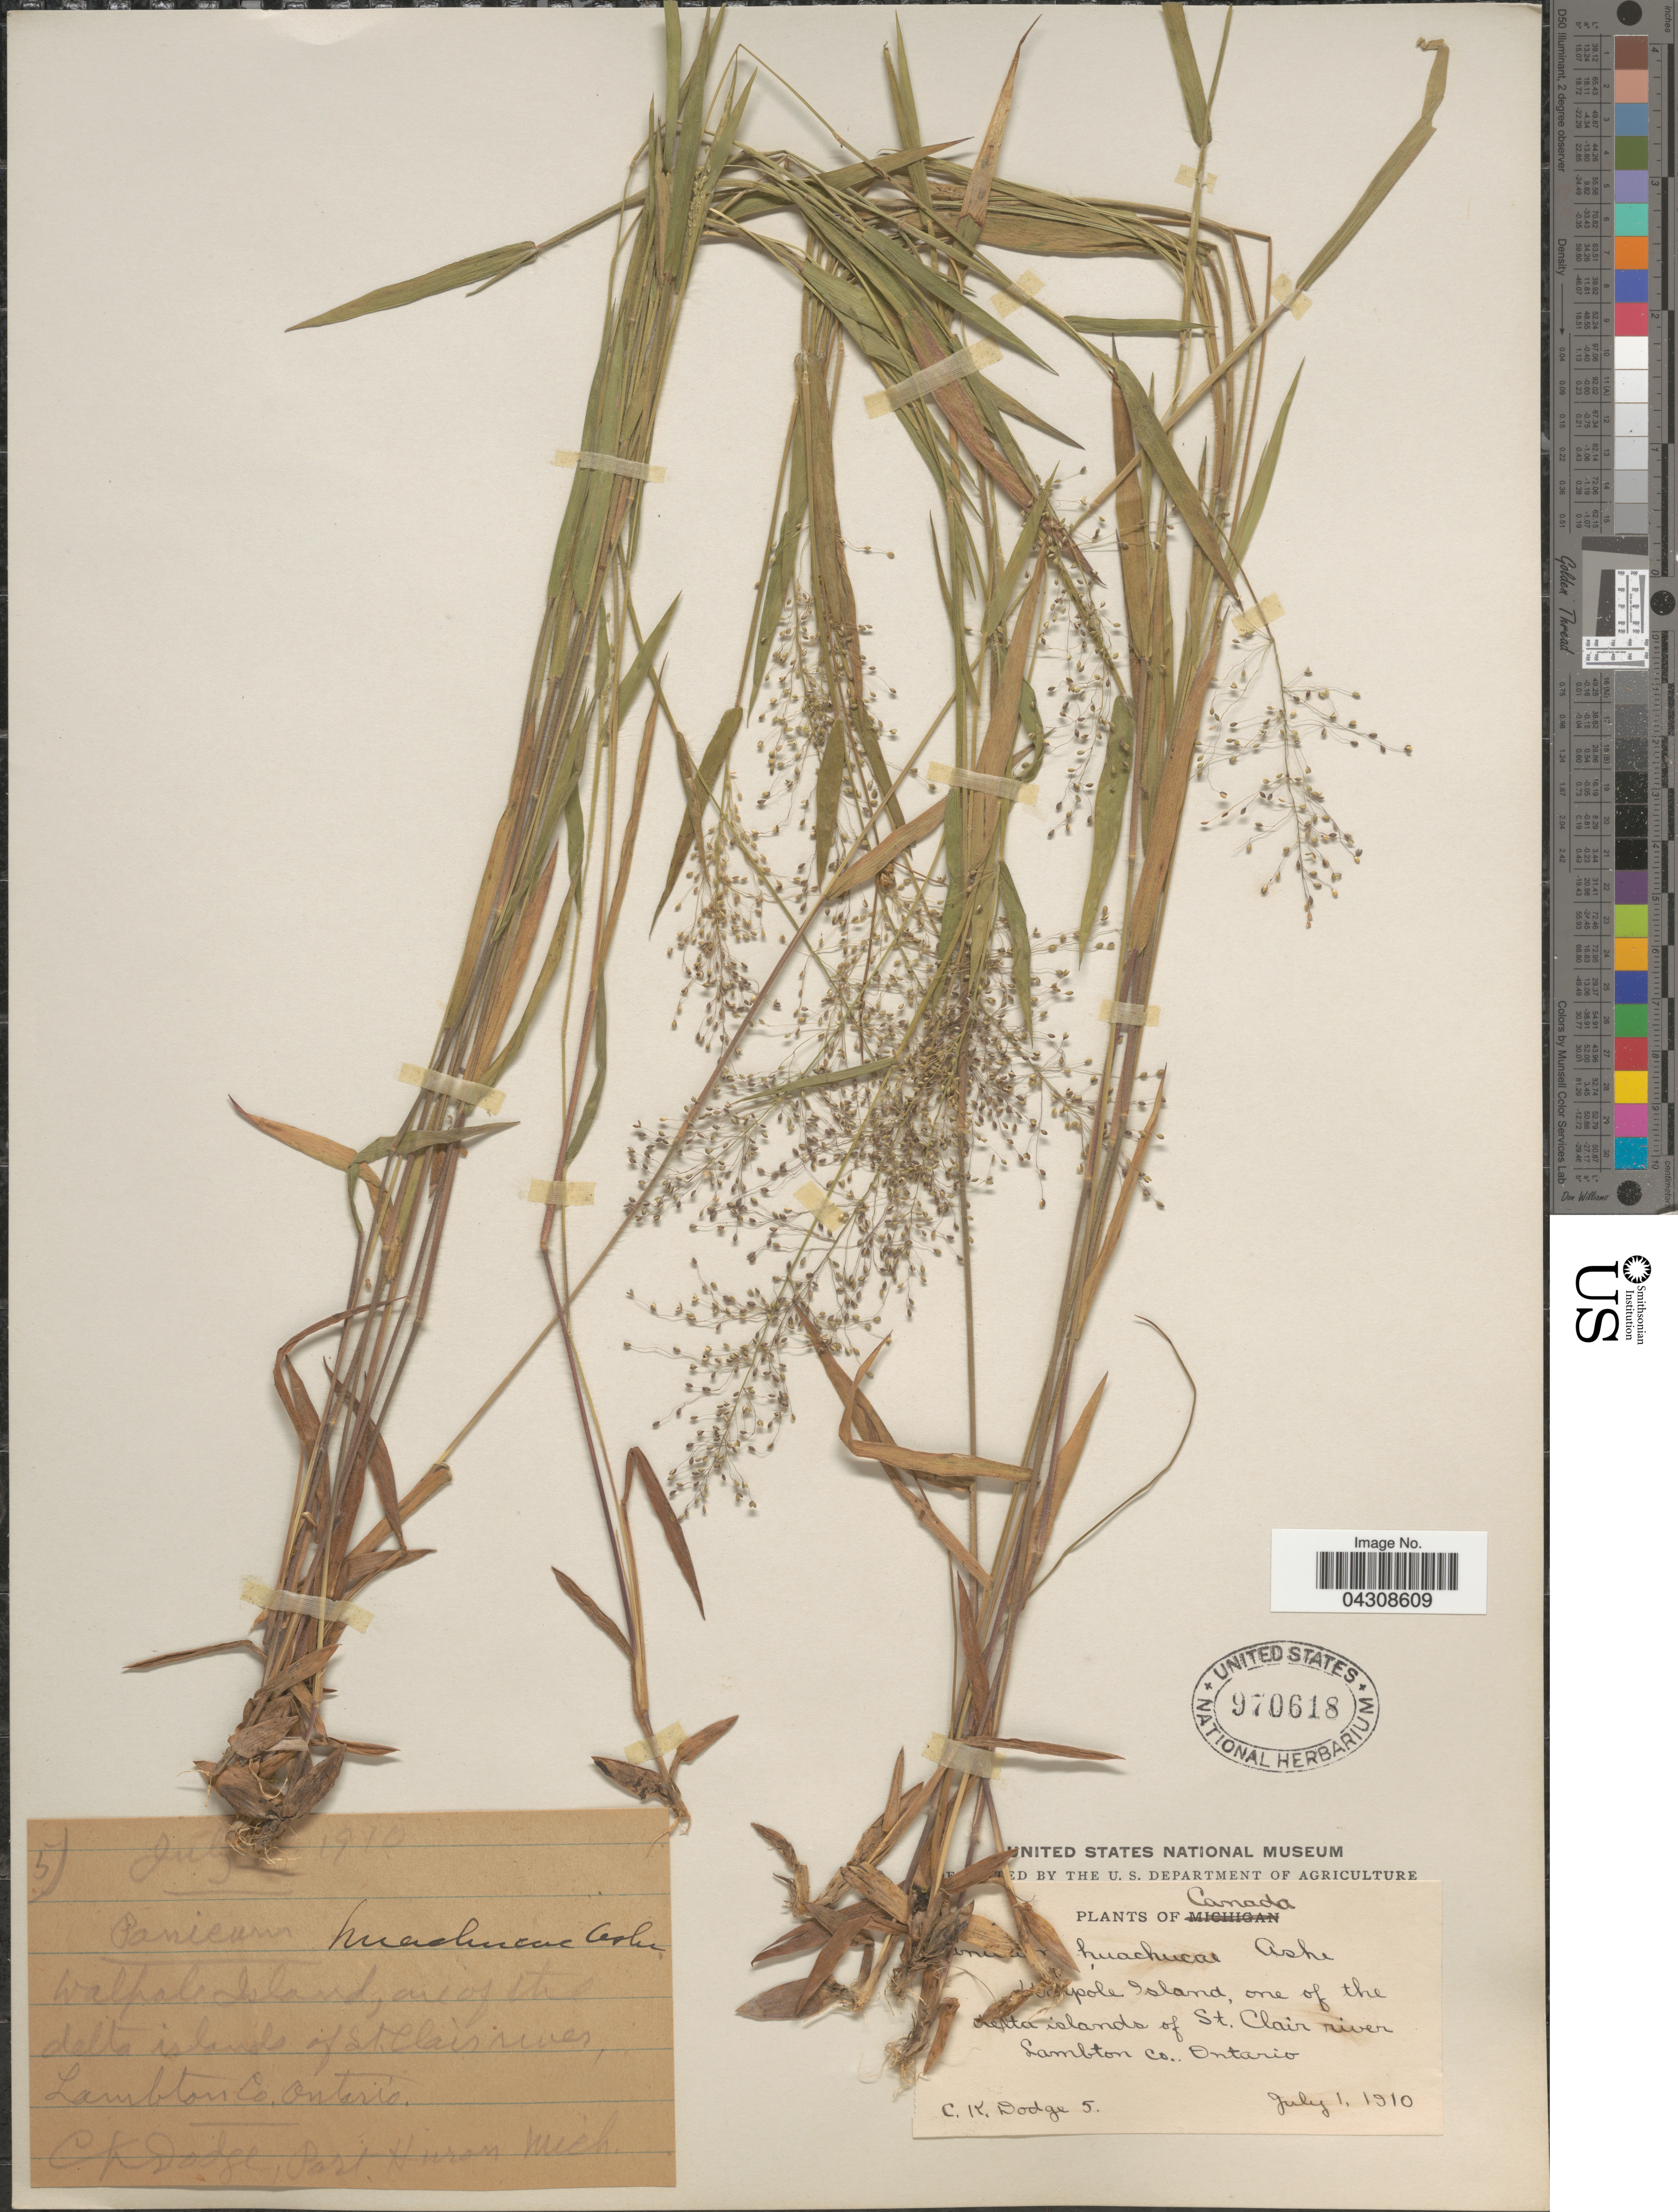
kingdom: Plantae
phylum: Tracheophyta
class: Liliopsida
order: Poales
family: Poaceae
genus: Dichanthelium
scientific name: Dichanthelium acuminatum var. acuminatum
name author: (Sw.) Gould & C.A. Clark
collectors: C. Dodge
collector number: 5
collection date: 1910-07-01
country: Canada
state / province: Ontario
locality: Walpole Island, one of the delta islands of St. Clair river. Lambton Co.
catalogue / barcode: US 970618